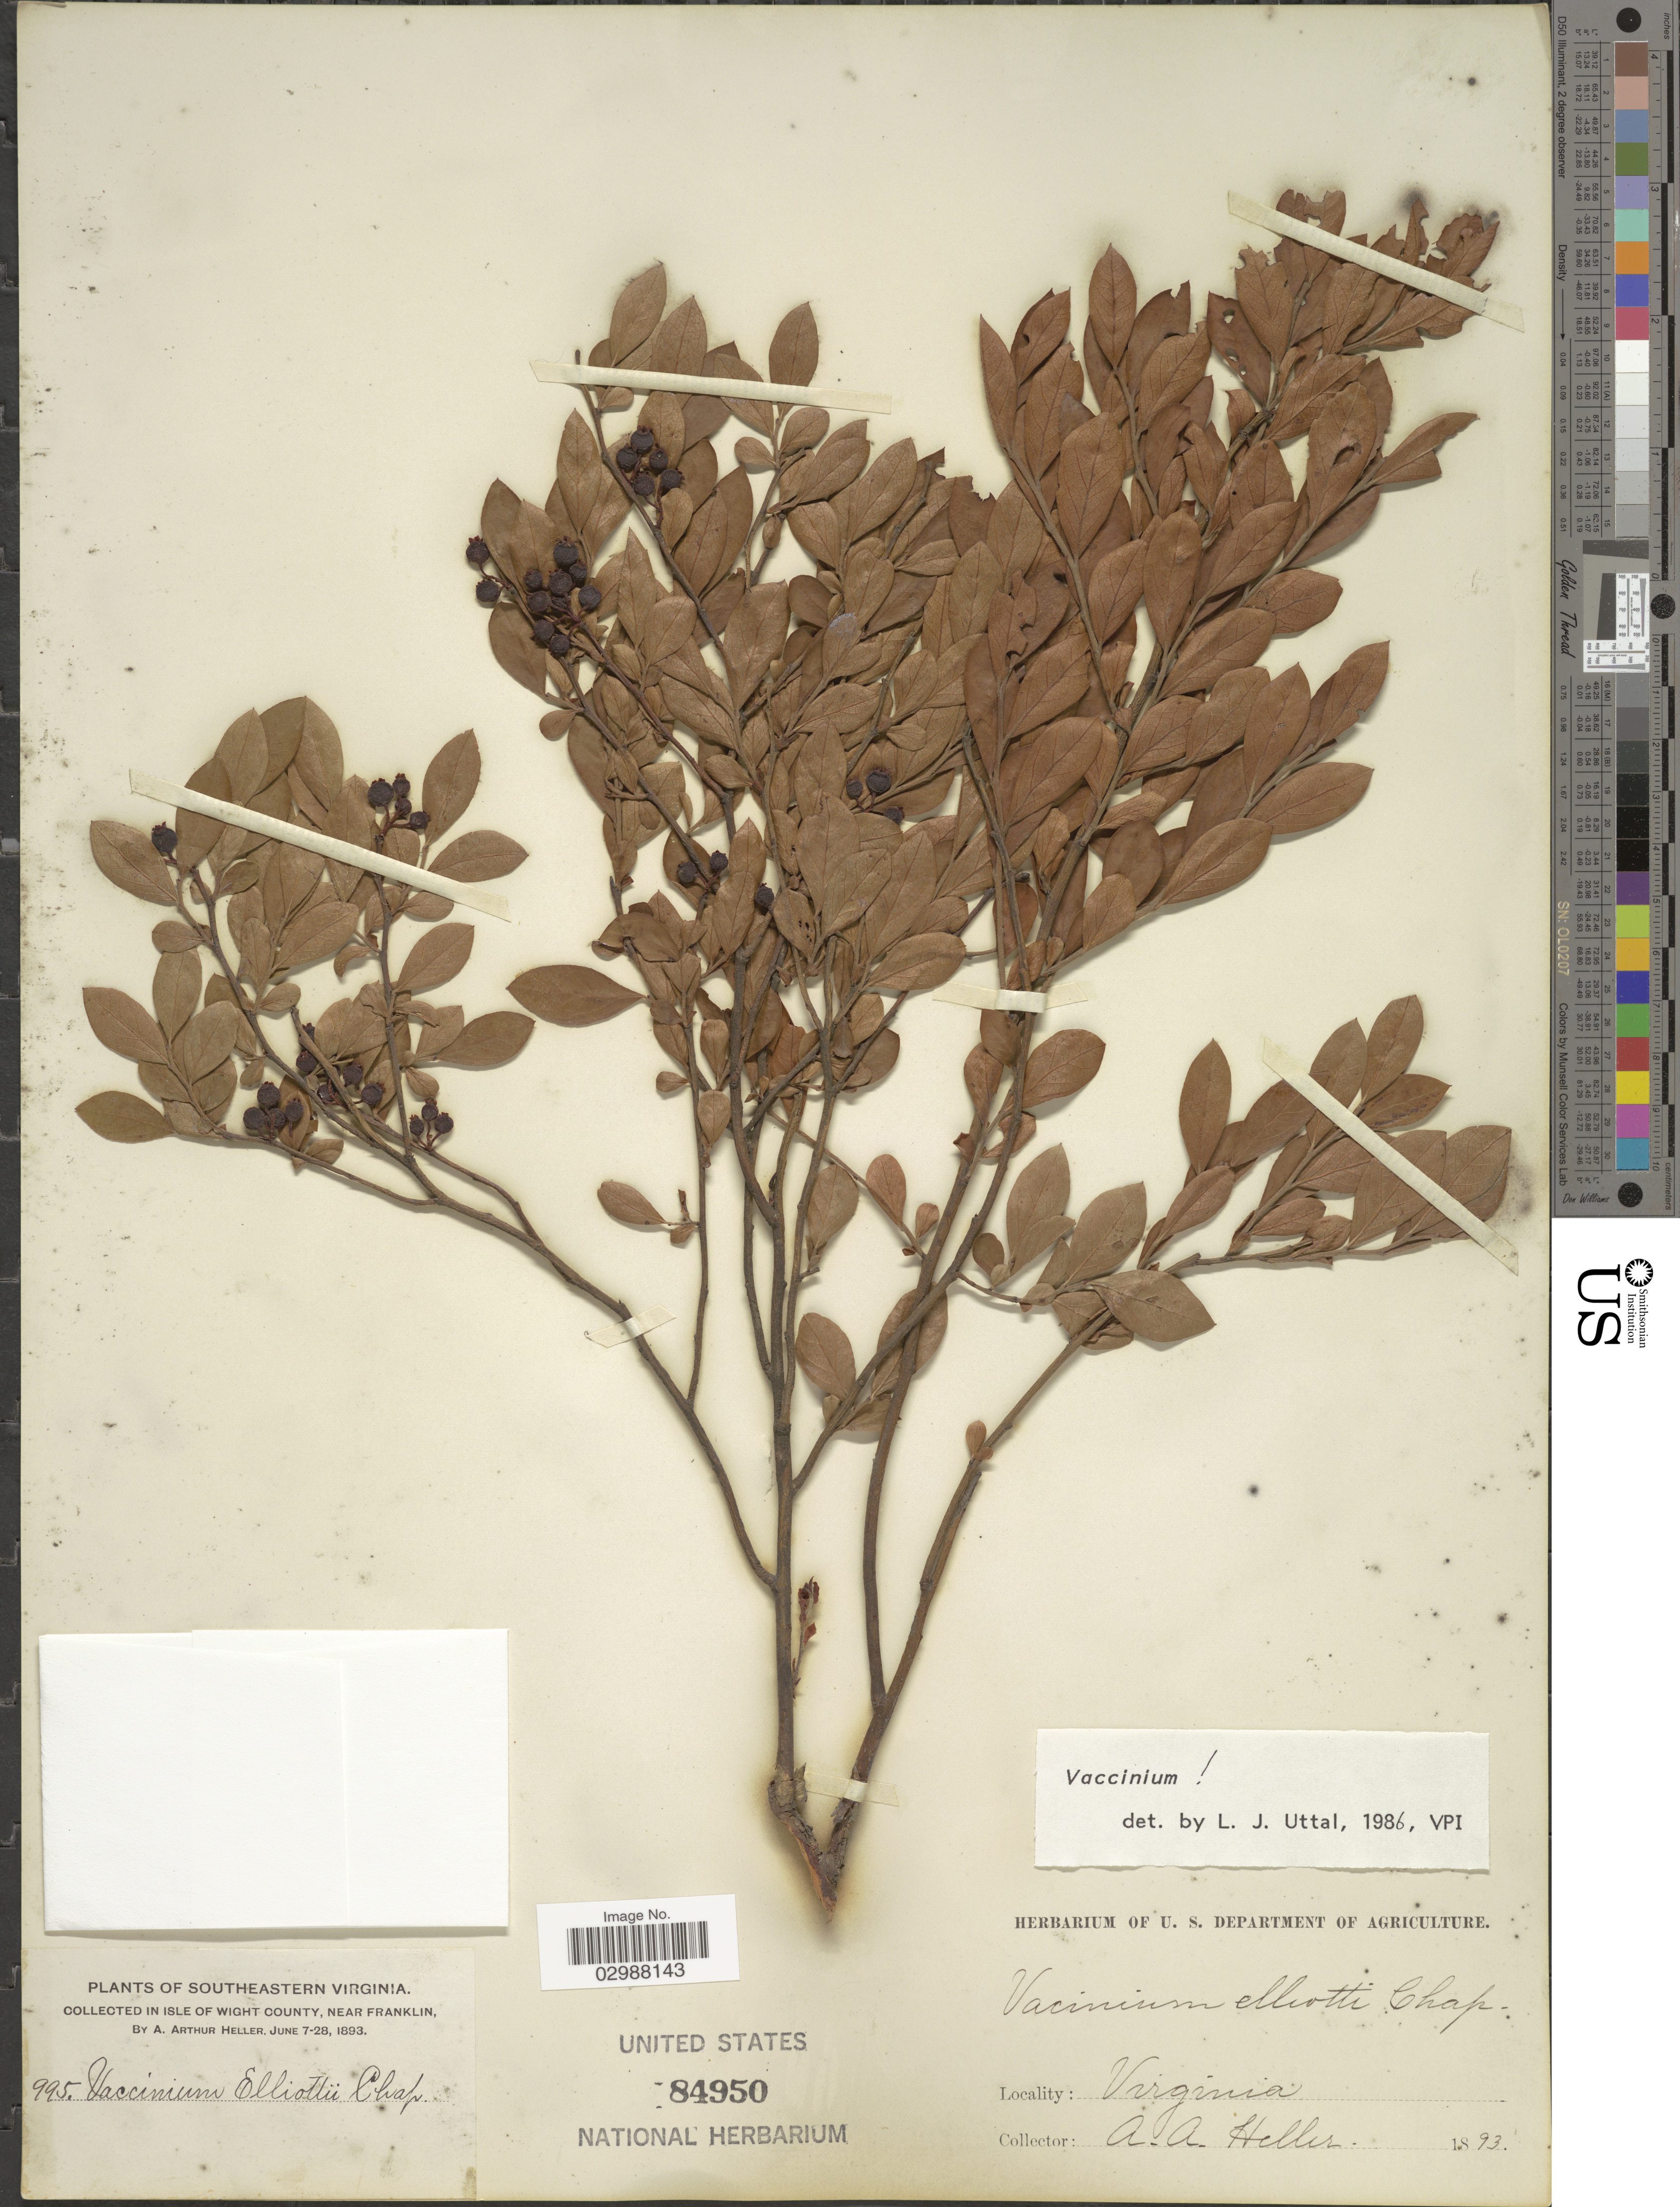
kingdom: Plantae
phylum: Tracheophyta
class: Magnoliopsida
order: Ericales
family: Ericaceae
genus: Vaccinium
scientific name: Vaccinium elliottii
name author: Chapm.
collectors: A. A. Heller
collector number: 995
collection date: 1893-06-07/1893-06-28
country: United States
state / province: Virginia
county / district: Isle of Wight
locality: Southeastern Virginia. In Isle of Wight County, near Franklin.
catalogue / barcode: US 84950